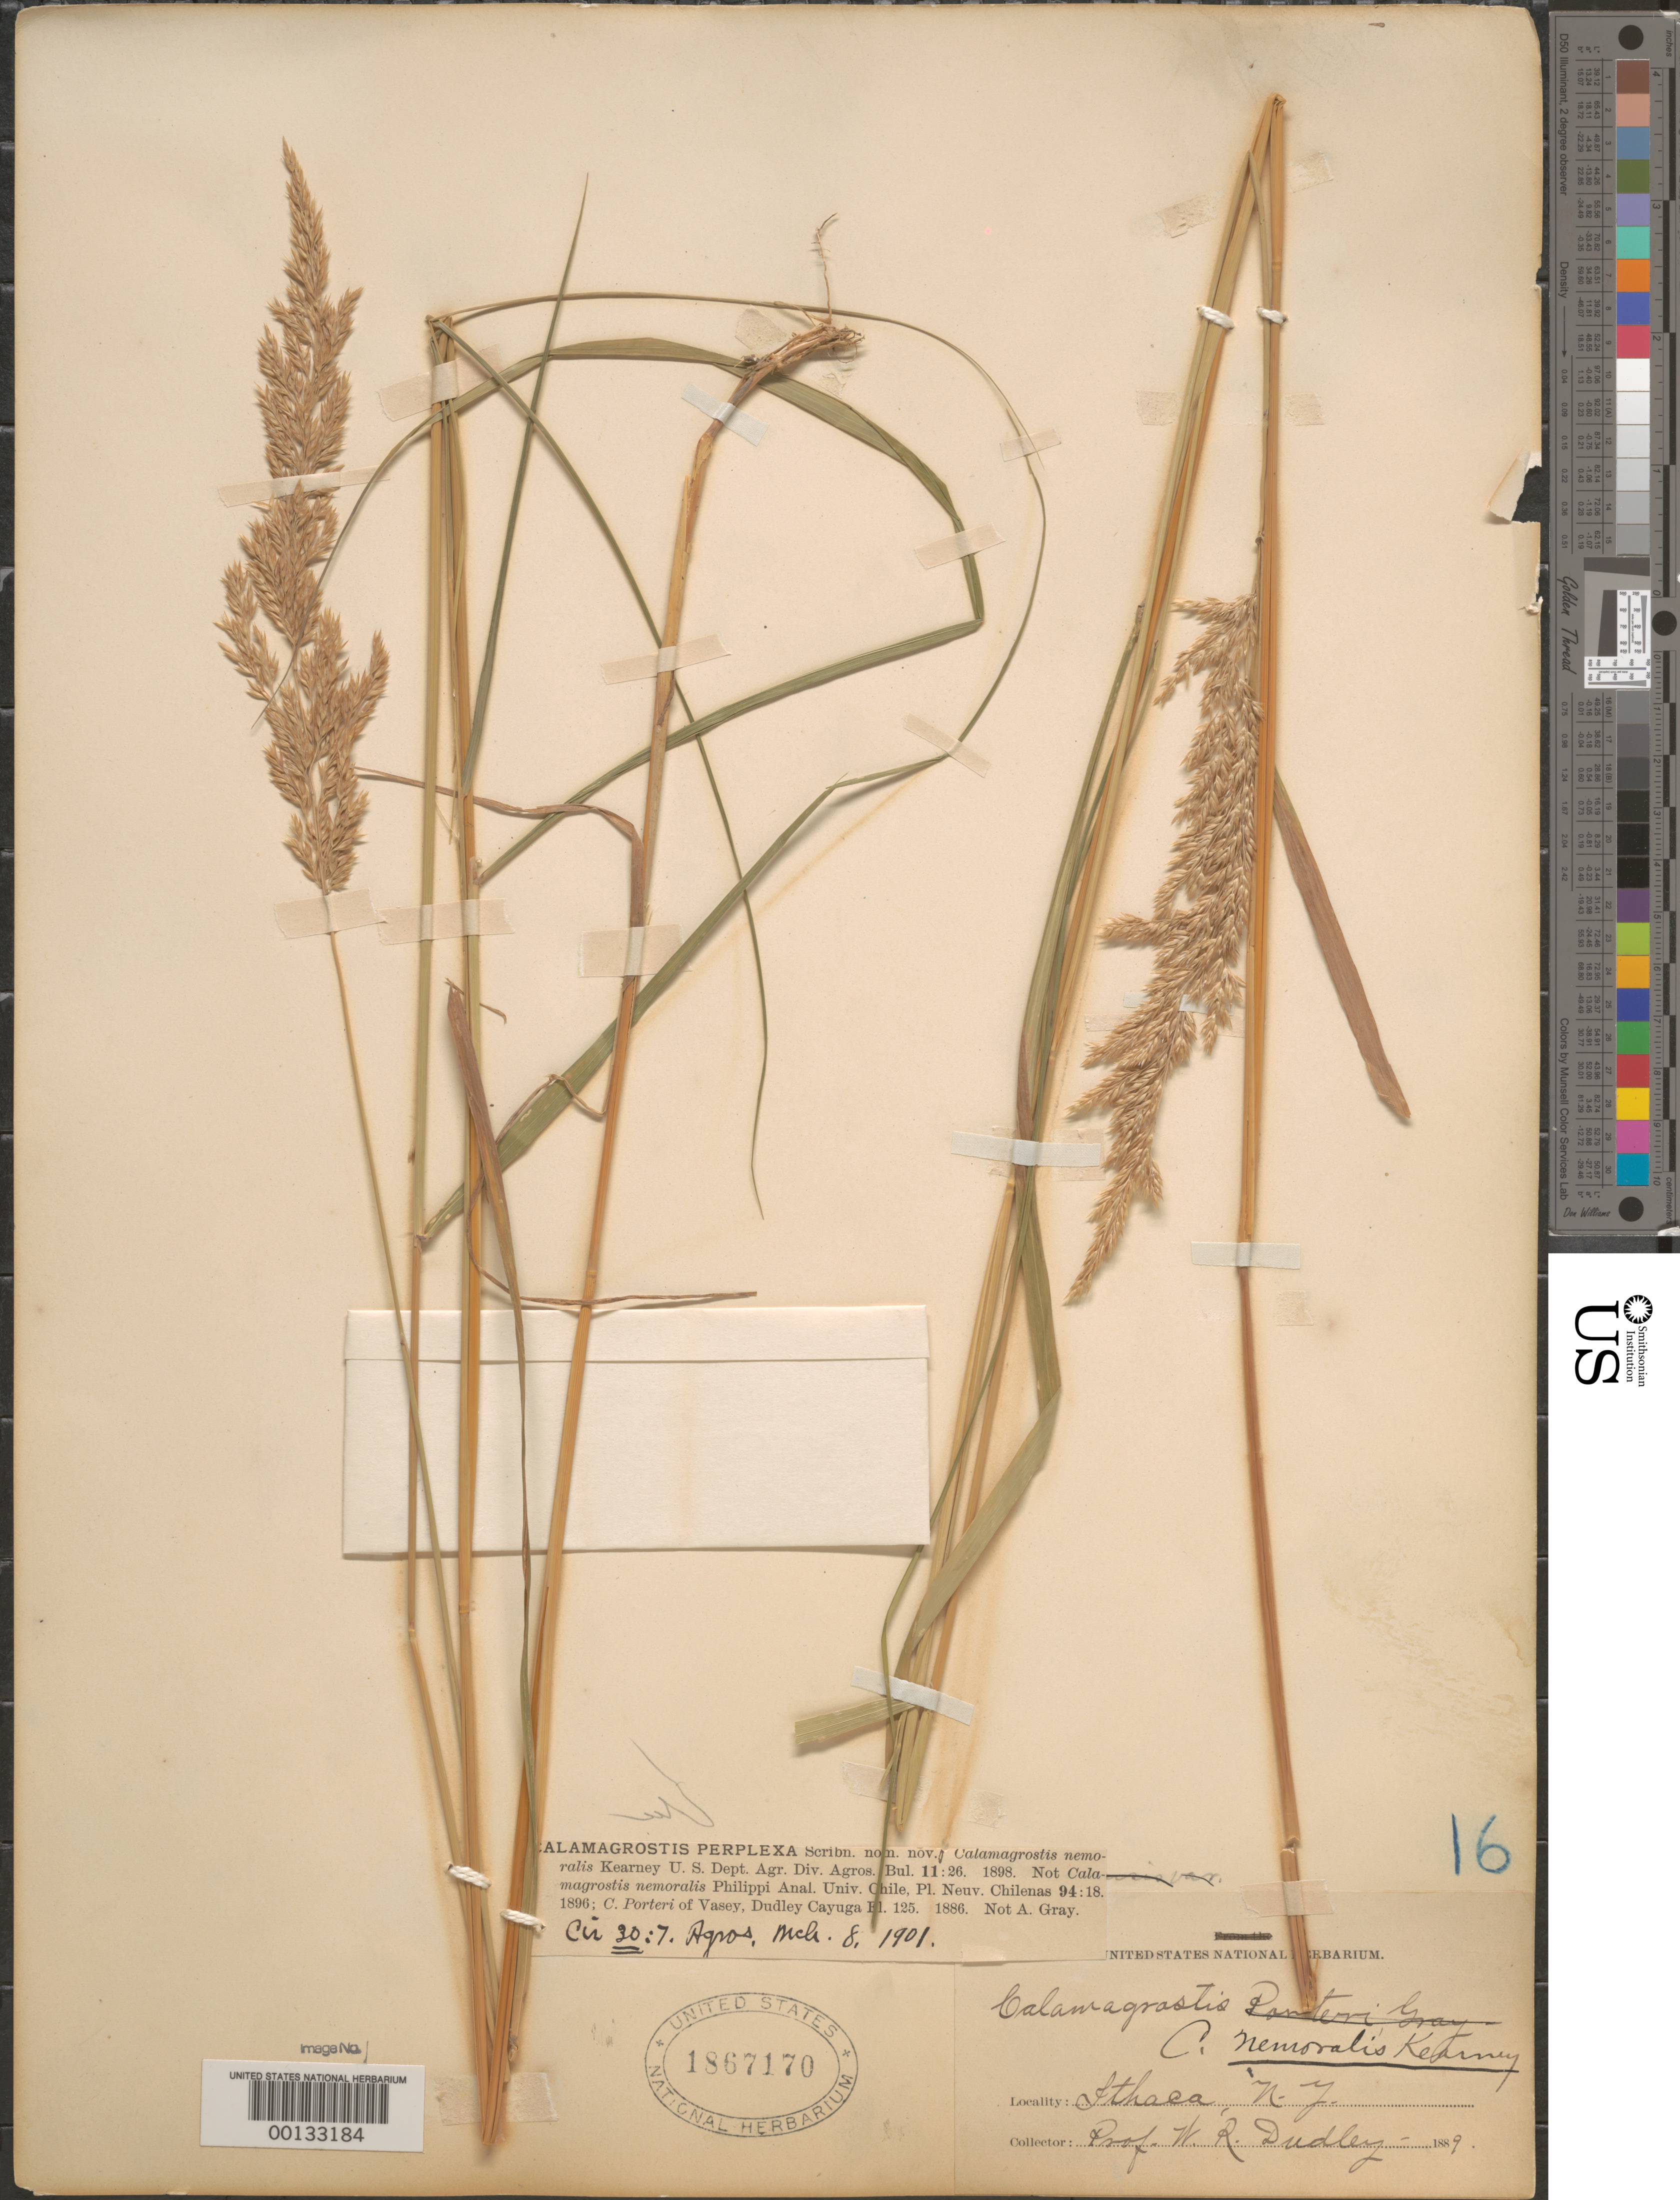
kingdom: Plantae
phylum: Tracheophyta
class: Liliopsida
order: Poales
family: Poaceae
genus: Calamagrostis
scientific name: Calamagrostis perplexa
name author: Scribn.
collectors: W. Dudley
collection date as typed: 1885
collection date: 1885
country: United States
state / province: New York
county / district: Tompkins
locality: Near Ithaca.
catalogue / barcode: US 1867170